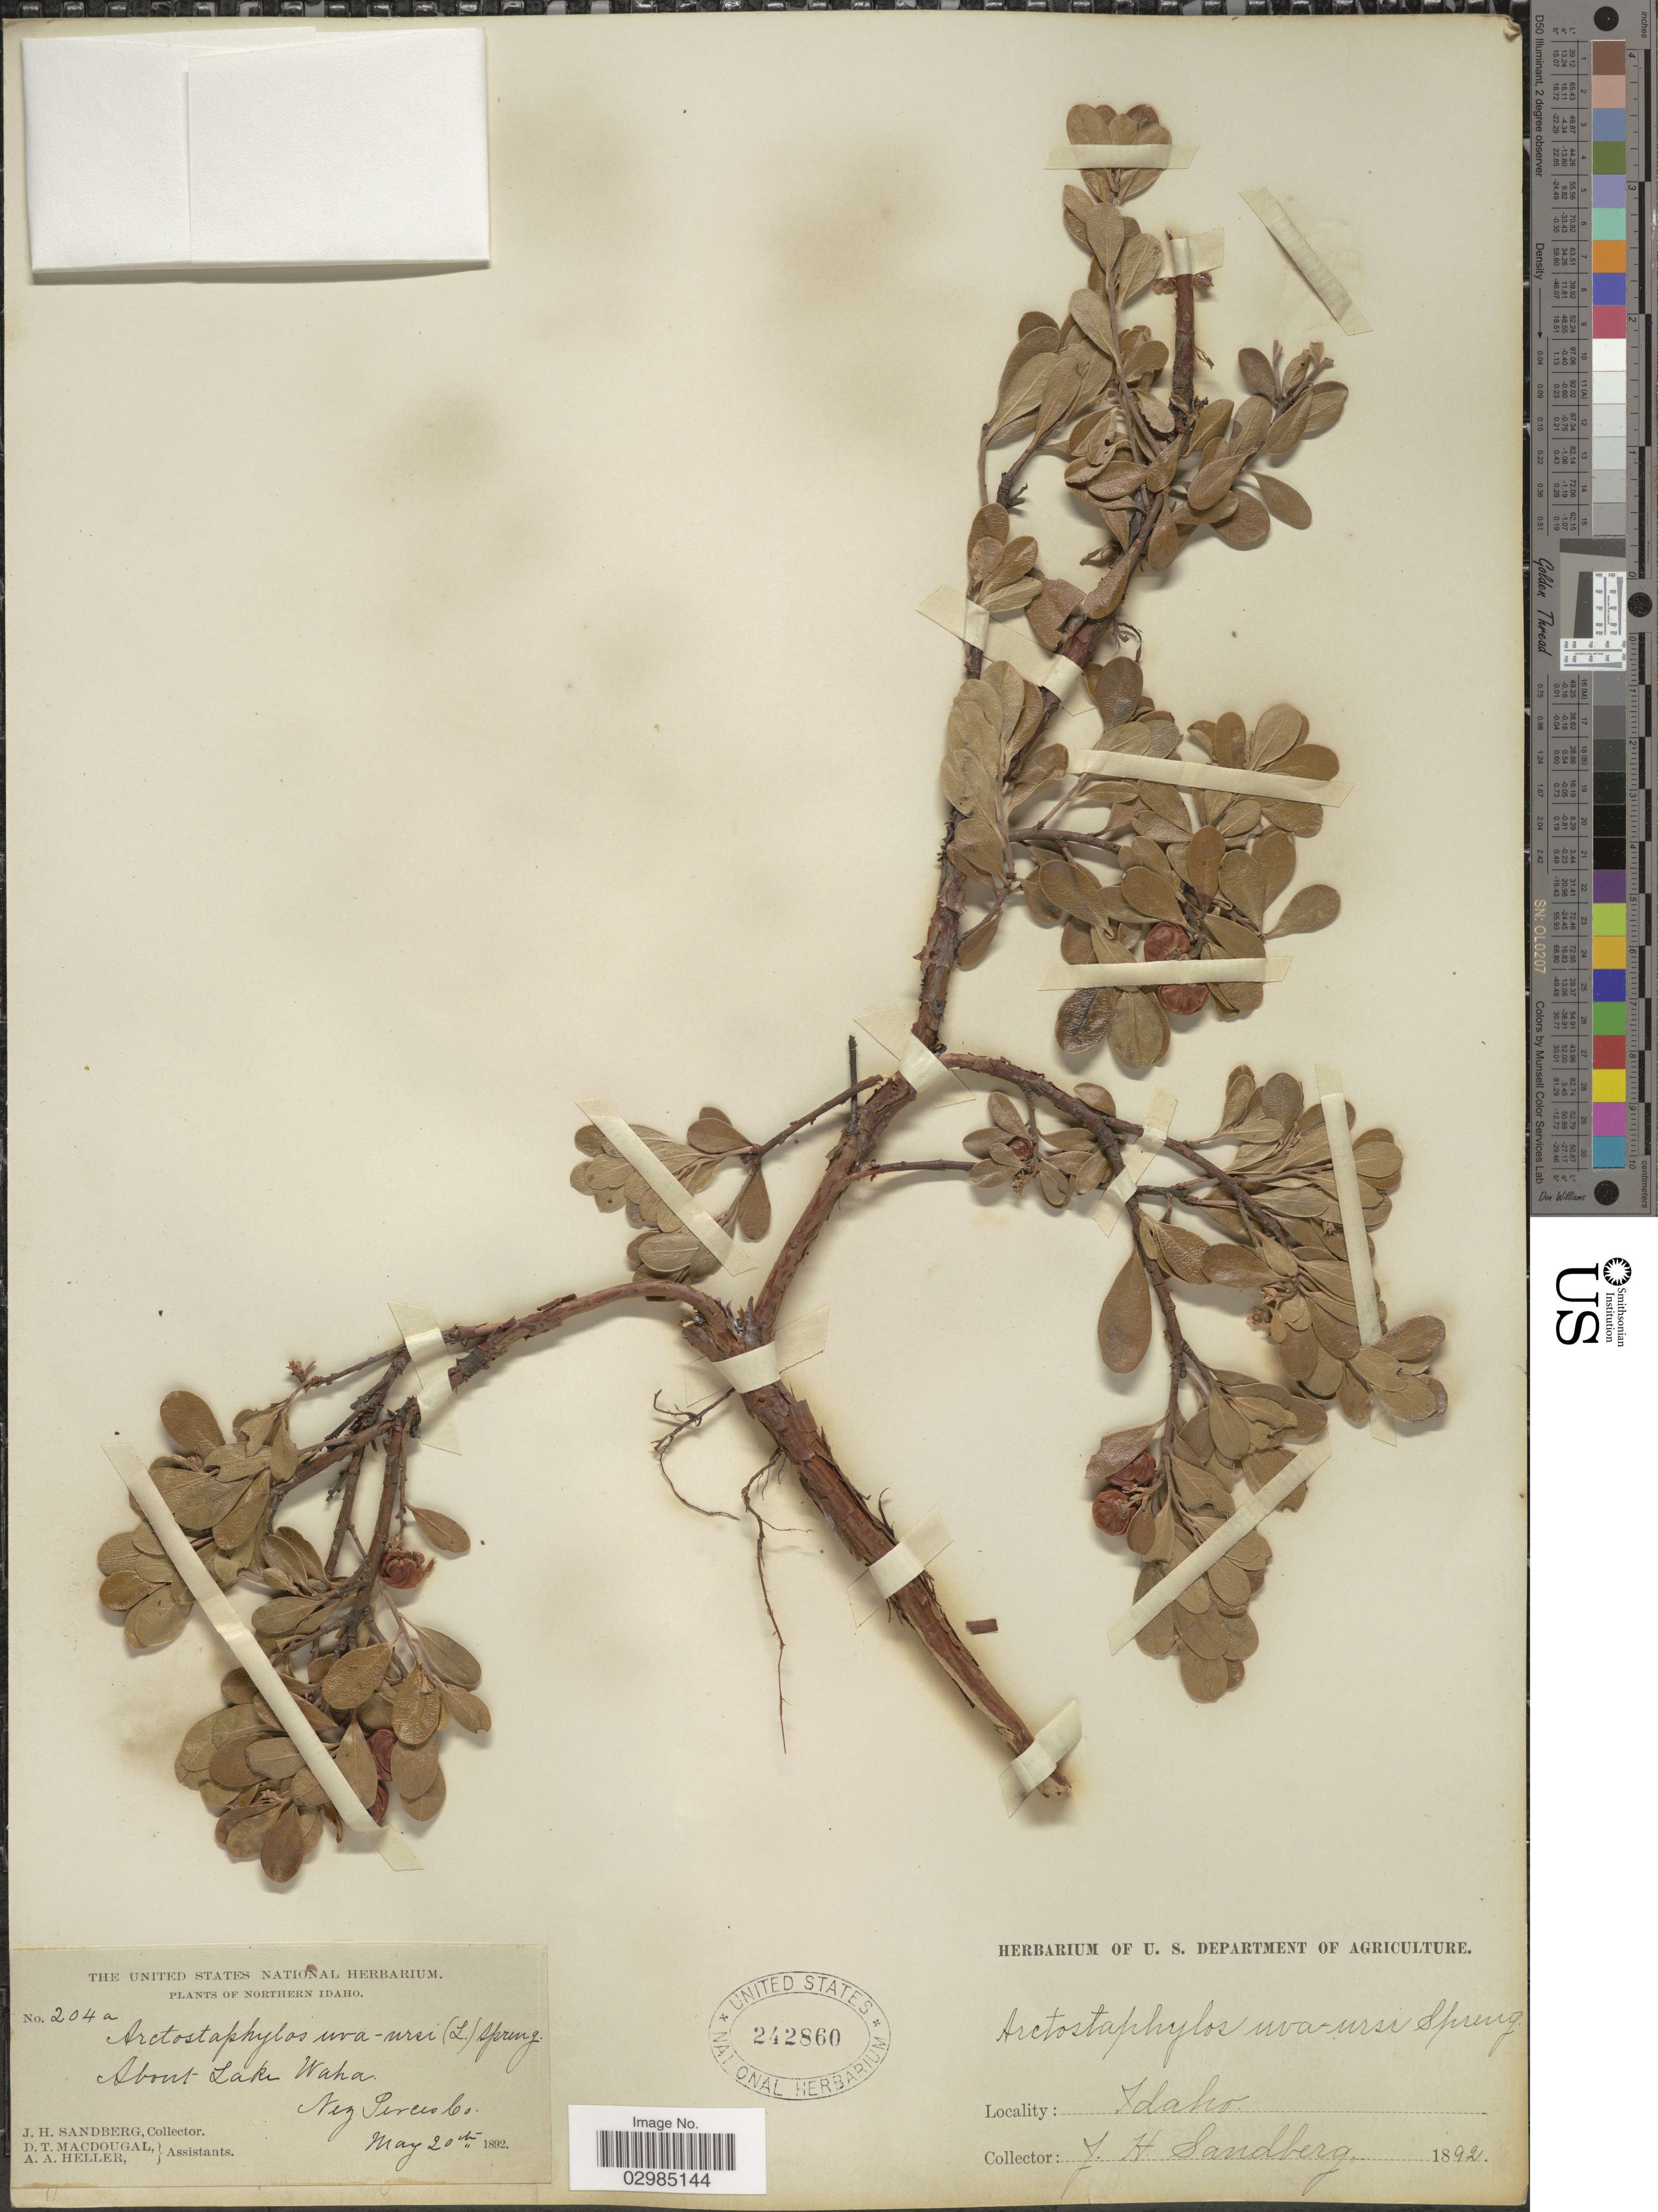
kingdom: Plantae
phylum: Tracheophyta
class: Magnoliopsida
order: Ericales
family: Ericaceae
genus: Arctostaphylos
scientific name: Arctostaphylos uva-ursi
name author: (L.) Spreng.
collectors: J. H. Sandberg, D. T. MacDougal & A. A. Heller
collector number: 204a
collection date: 1892-05-20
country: United States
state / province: Idaho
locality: Northern Idaho. About Lake Waha, Nez Perces Co.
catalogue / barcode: US 242860